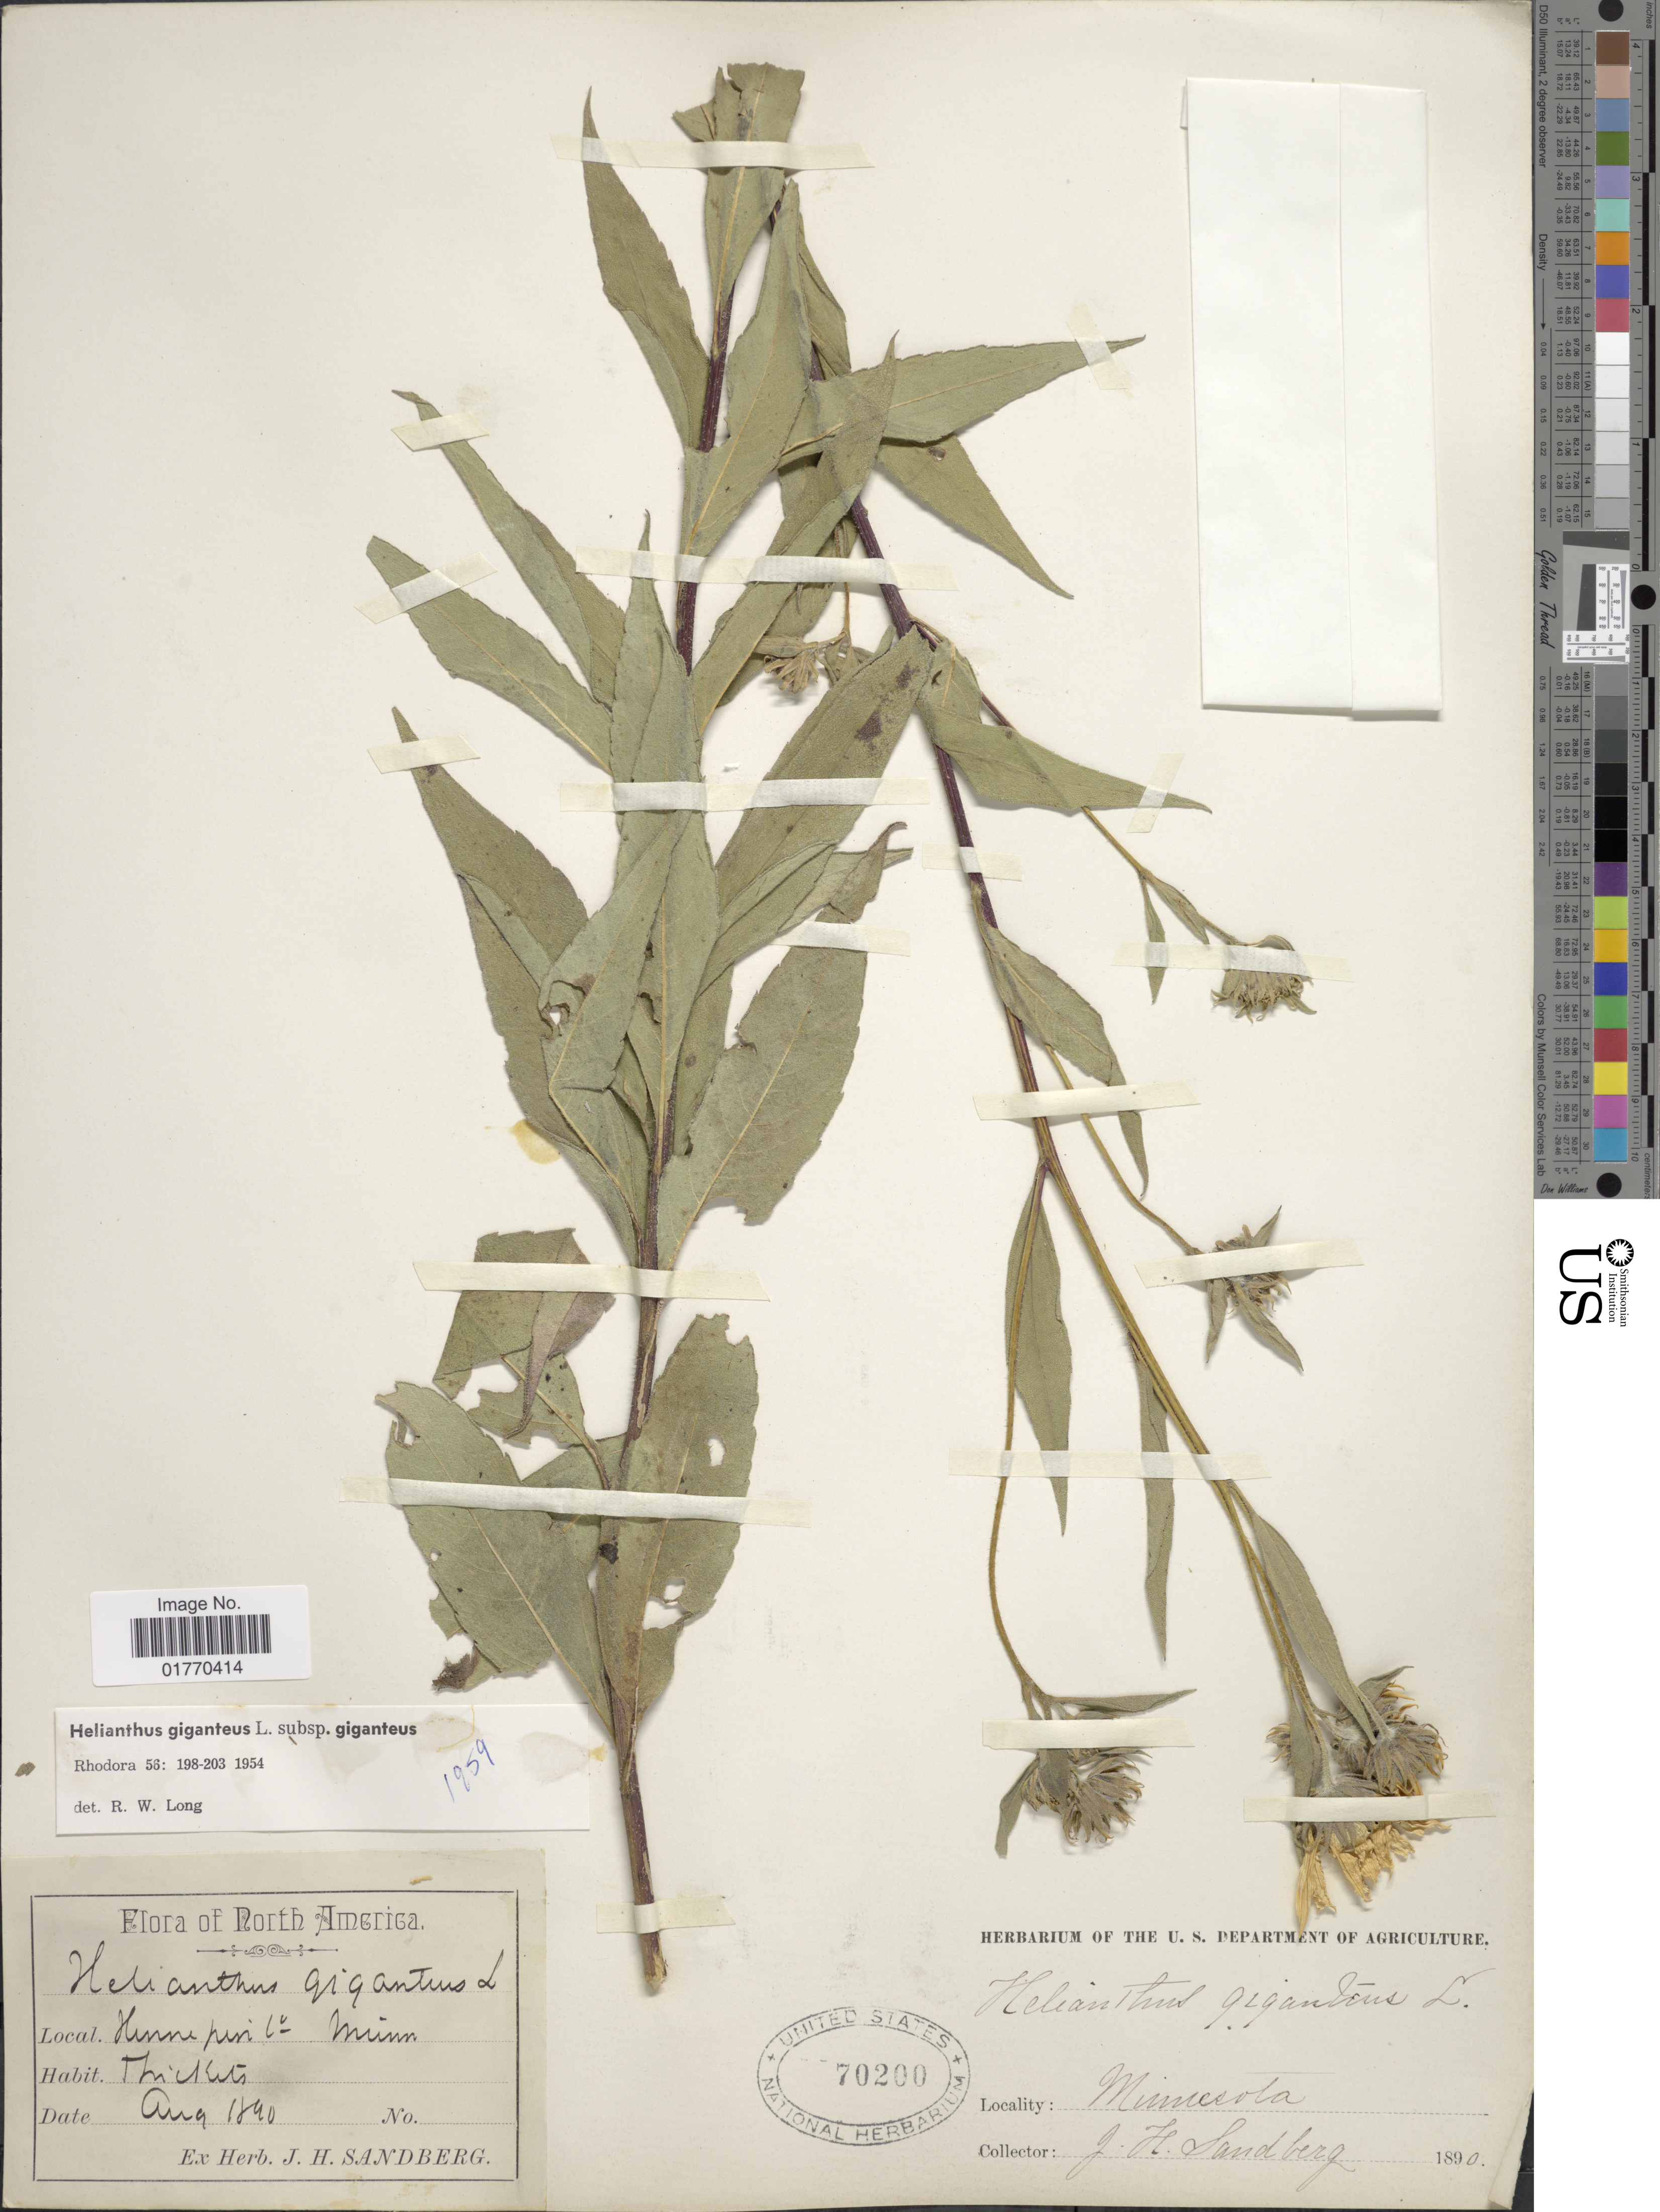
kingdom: Plantae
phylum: Tracheophyta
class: Magnoliopsida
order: Asterales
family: Asteraceae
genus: Helianthus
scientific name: Helianthus giganteus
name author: L.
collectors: J. H. Sandberg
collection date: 1890-08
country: United States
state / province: Minnesota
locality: Hinne pin lv Minn.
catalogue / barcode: US 70200